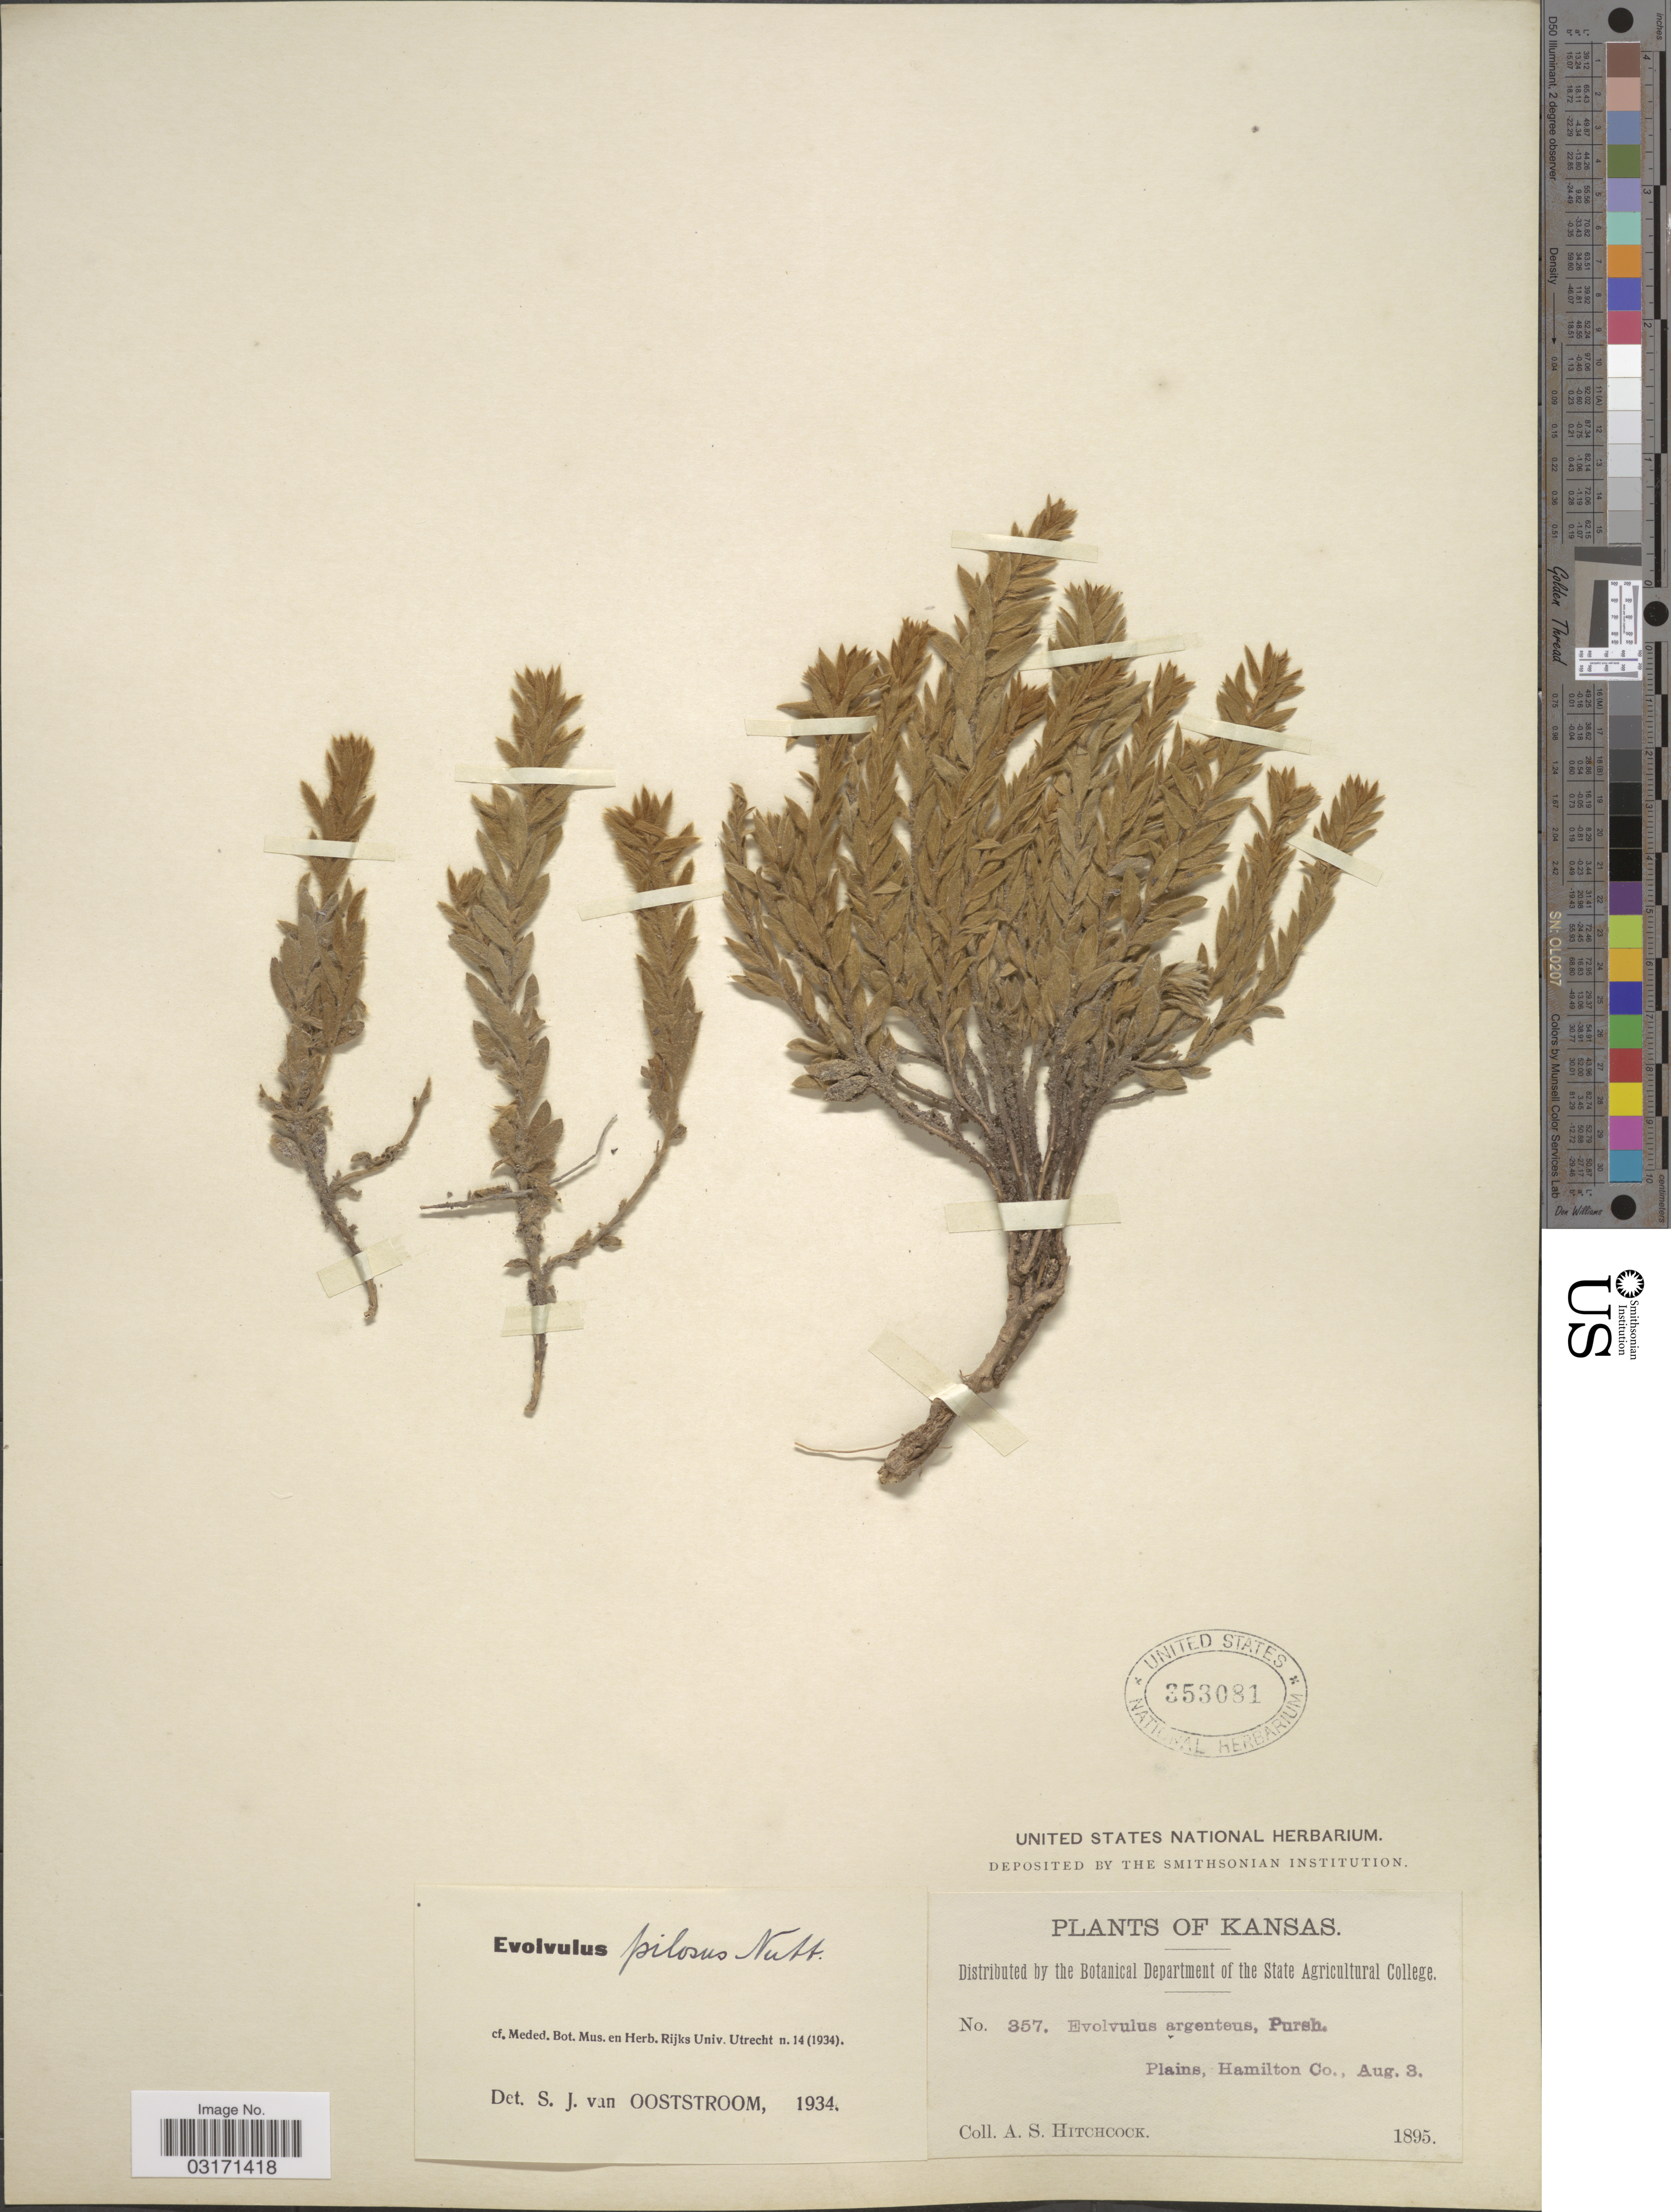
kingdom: Plantae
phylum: Tracheophyta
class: Magnoliopsida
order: Solanales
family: Convolvulaceae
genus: Evolvulus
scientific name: Evolvulus pilosus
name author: Roxb.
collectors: A. S. Hitchcock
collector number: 357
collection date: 1895-08-03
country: United States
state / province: Kansas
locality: Plains, Hamilton Co.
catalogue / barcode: US 353081